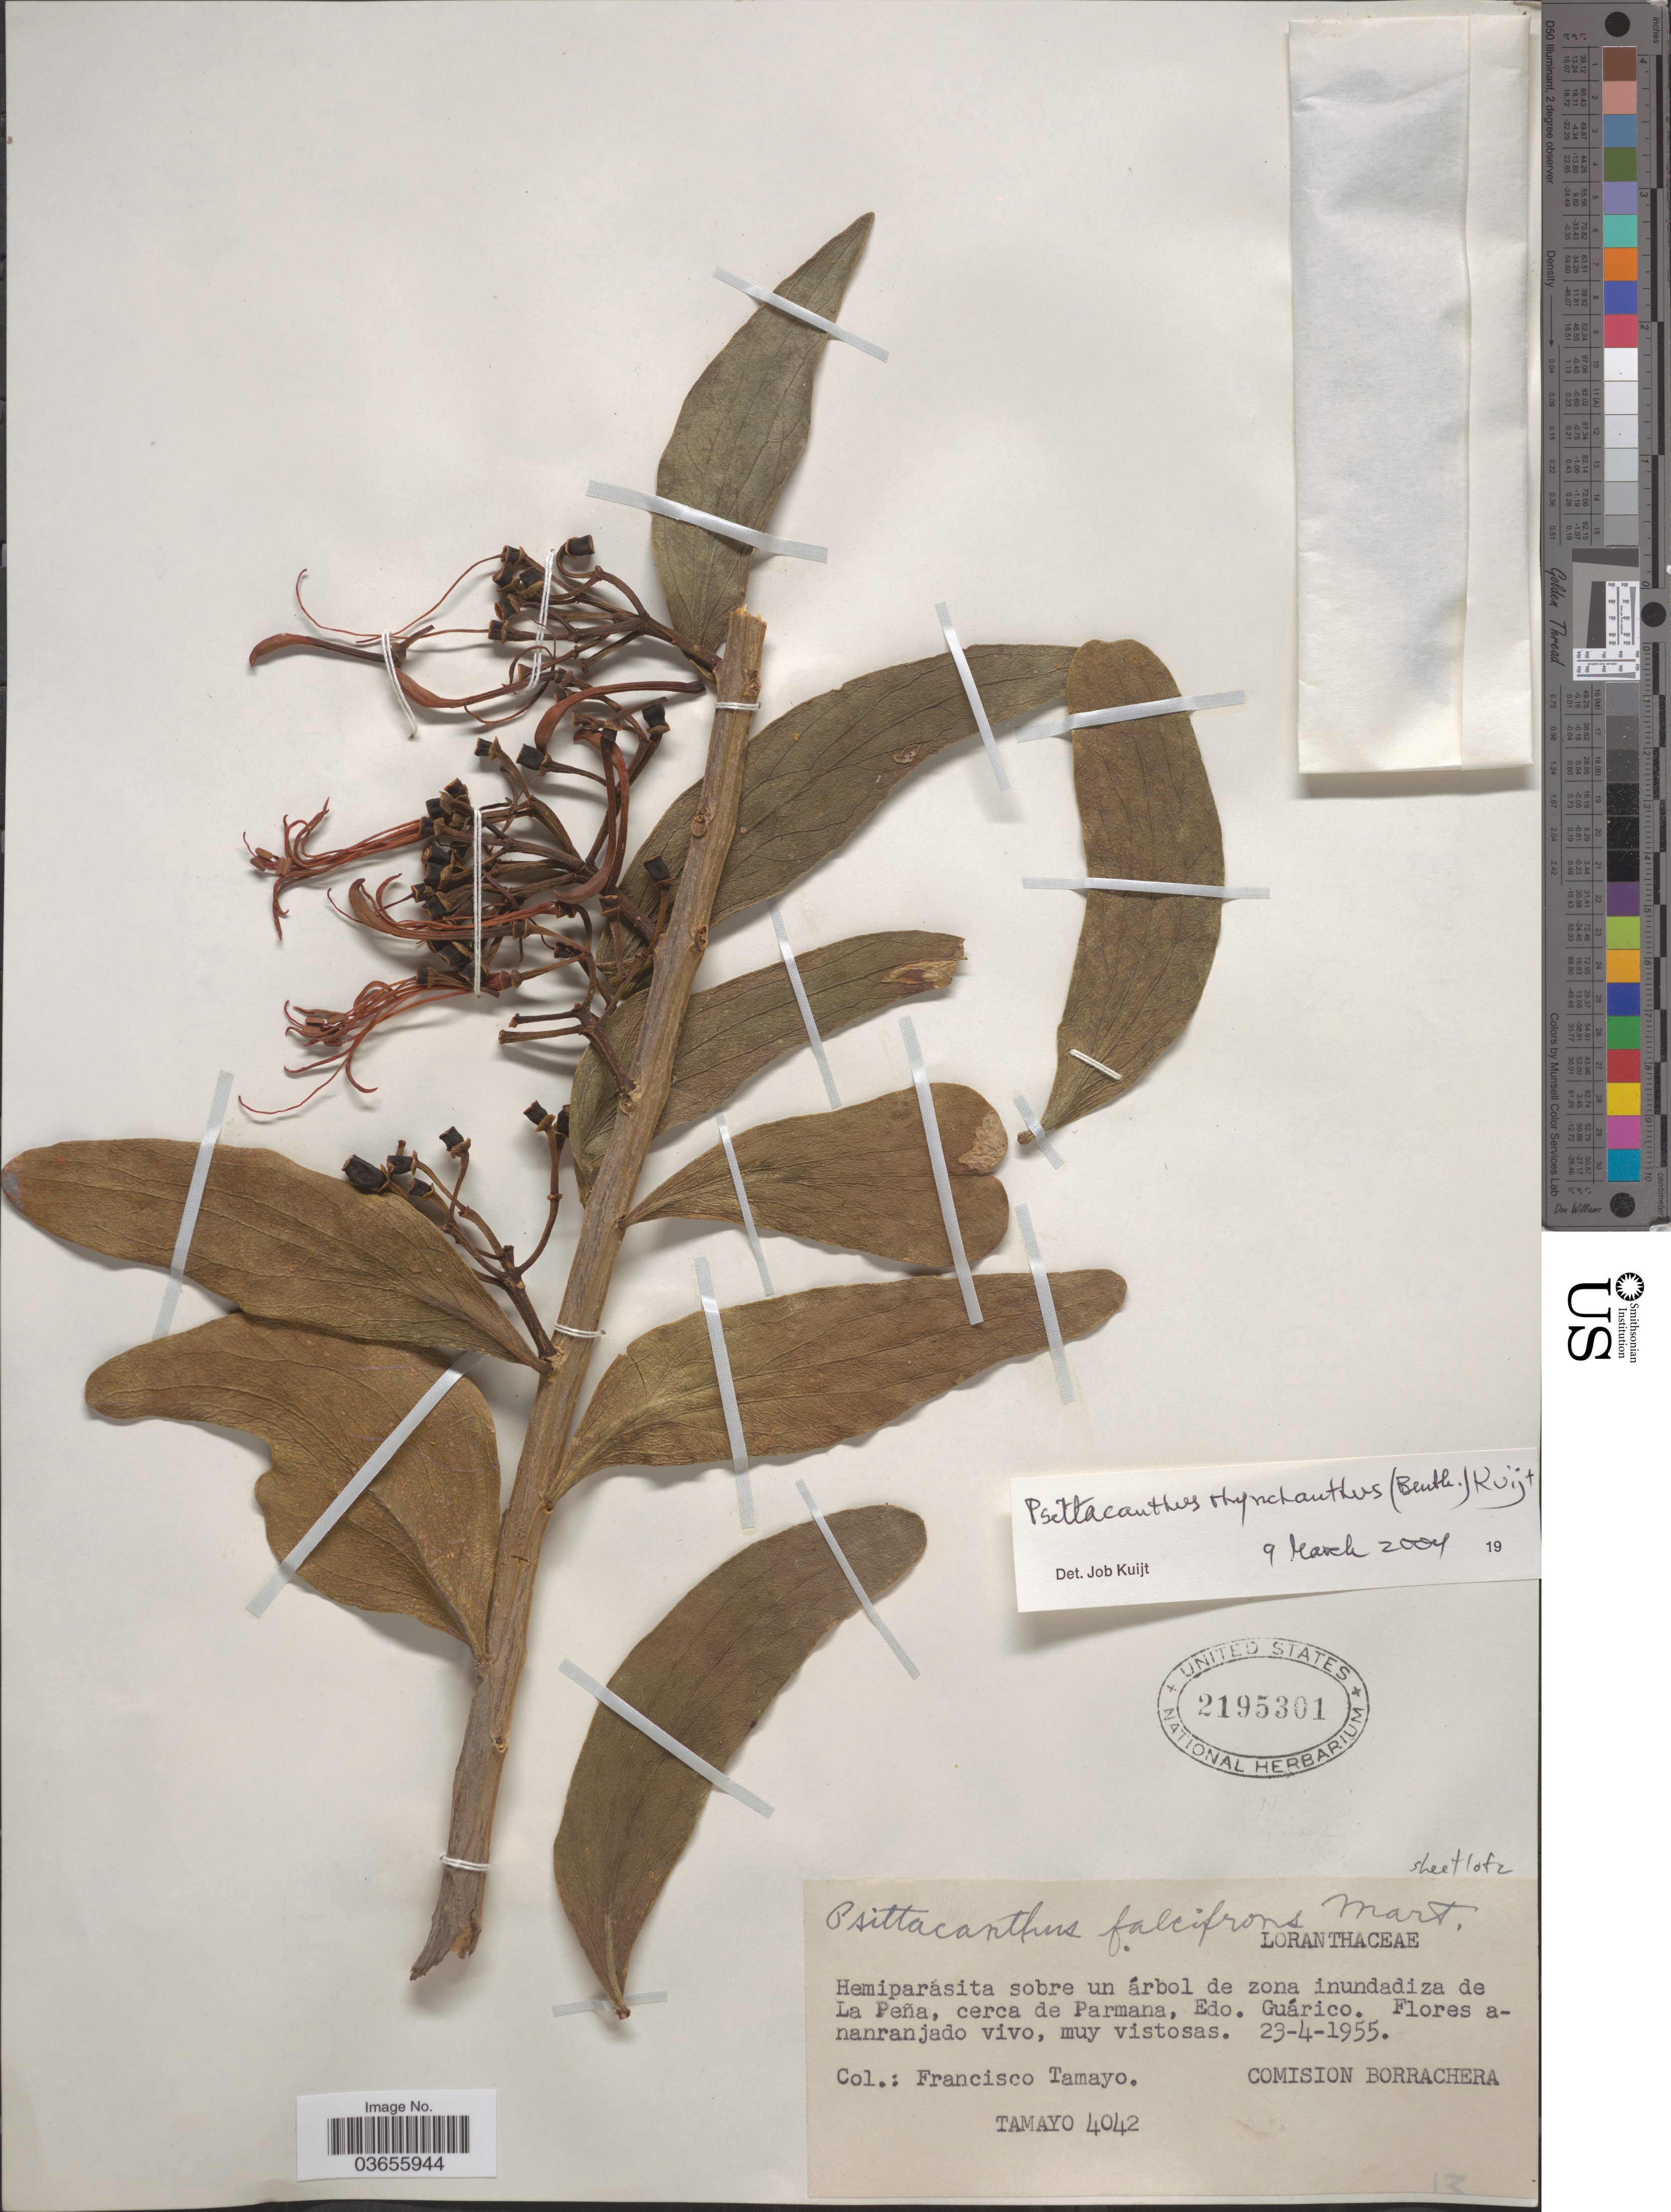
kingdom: Plantae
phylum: Tracheophyta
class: Magnoliopsida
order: Santalales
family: Loranthaceae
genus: Psittacanthus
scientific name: Psittacanthus rhynchanthus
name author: (Benth.) Kuijt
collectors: F. Tamayo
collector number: Tamayo4042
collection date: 1955-04-23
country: Venezuela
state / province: Guárico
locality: Zona inundadiza de La Peña, cerca de Parmana. Comision Borrachera.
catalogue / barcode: US 2195301